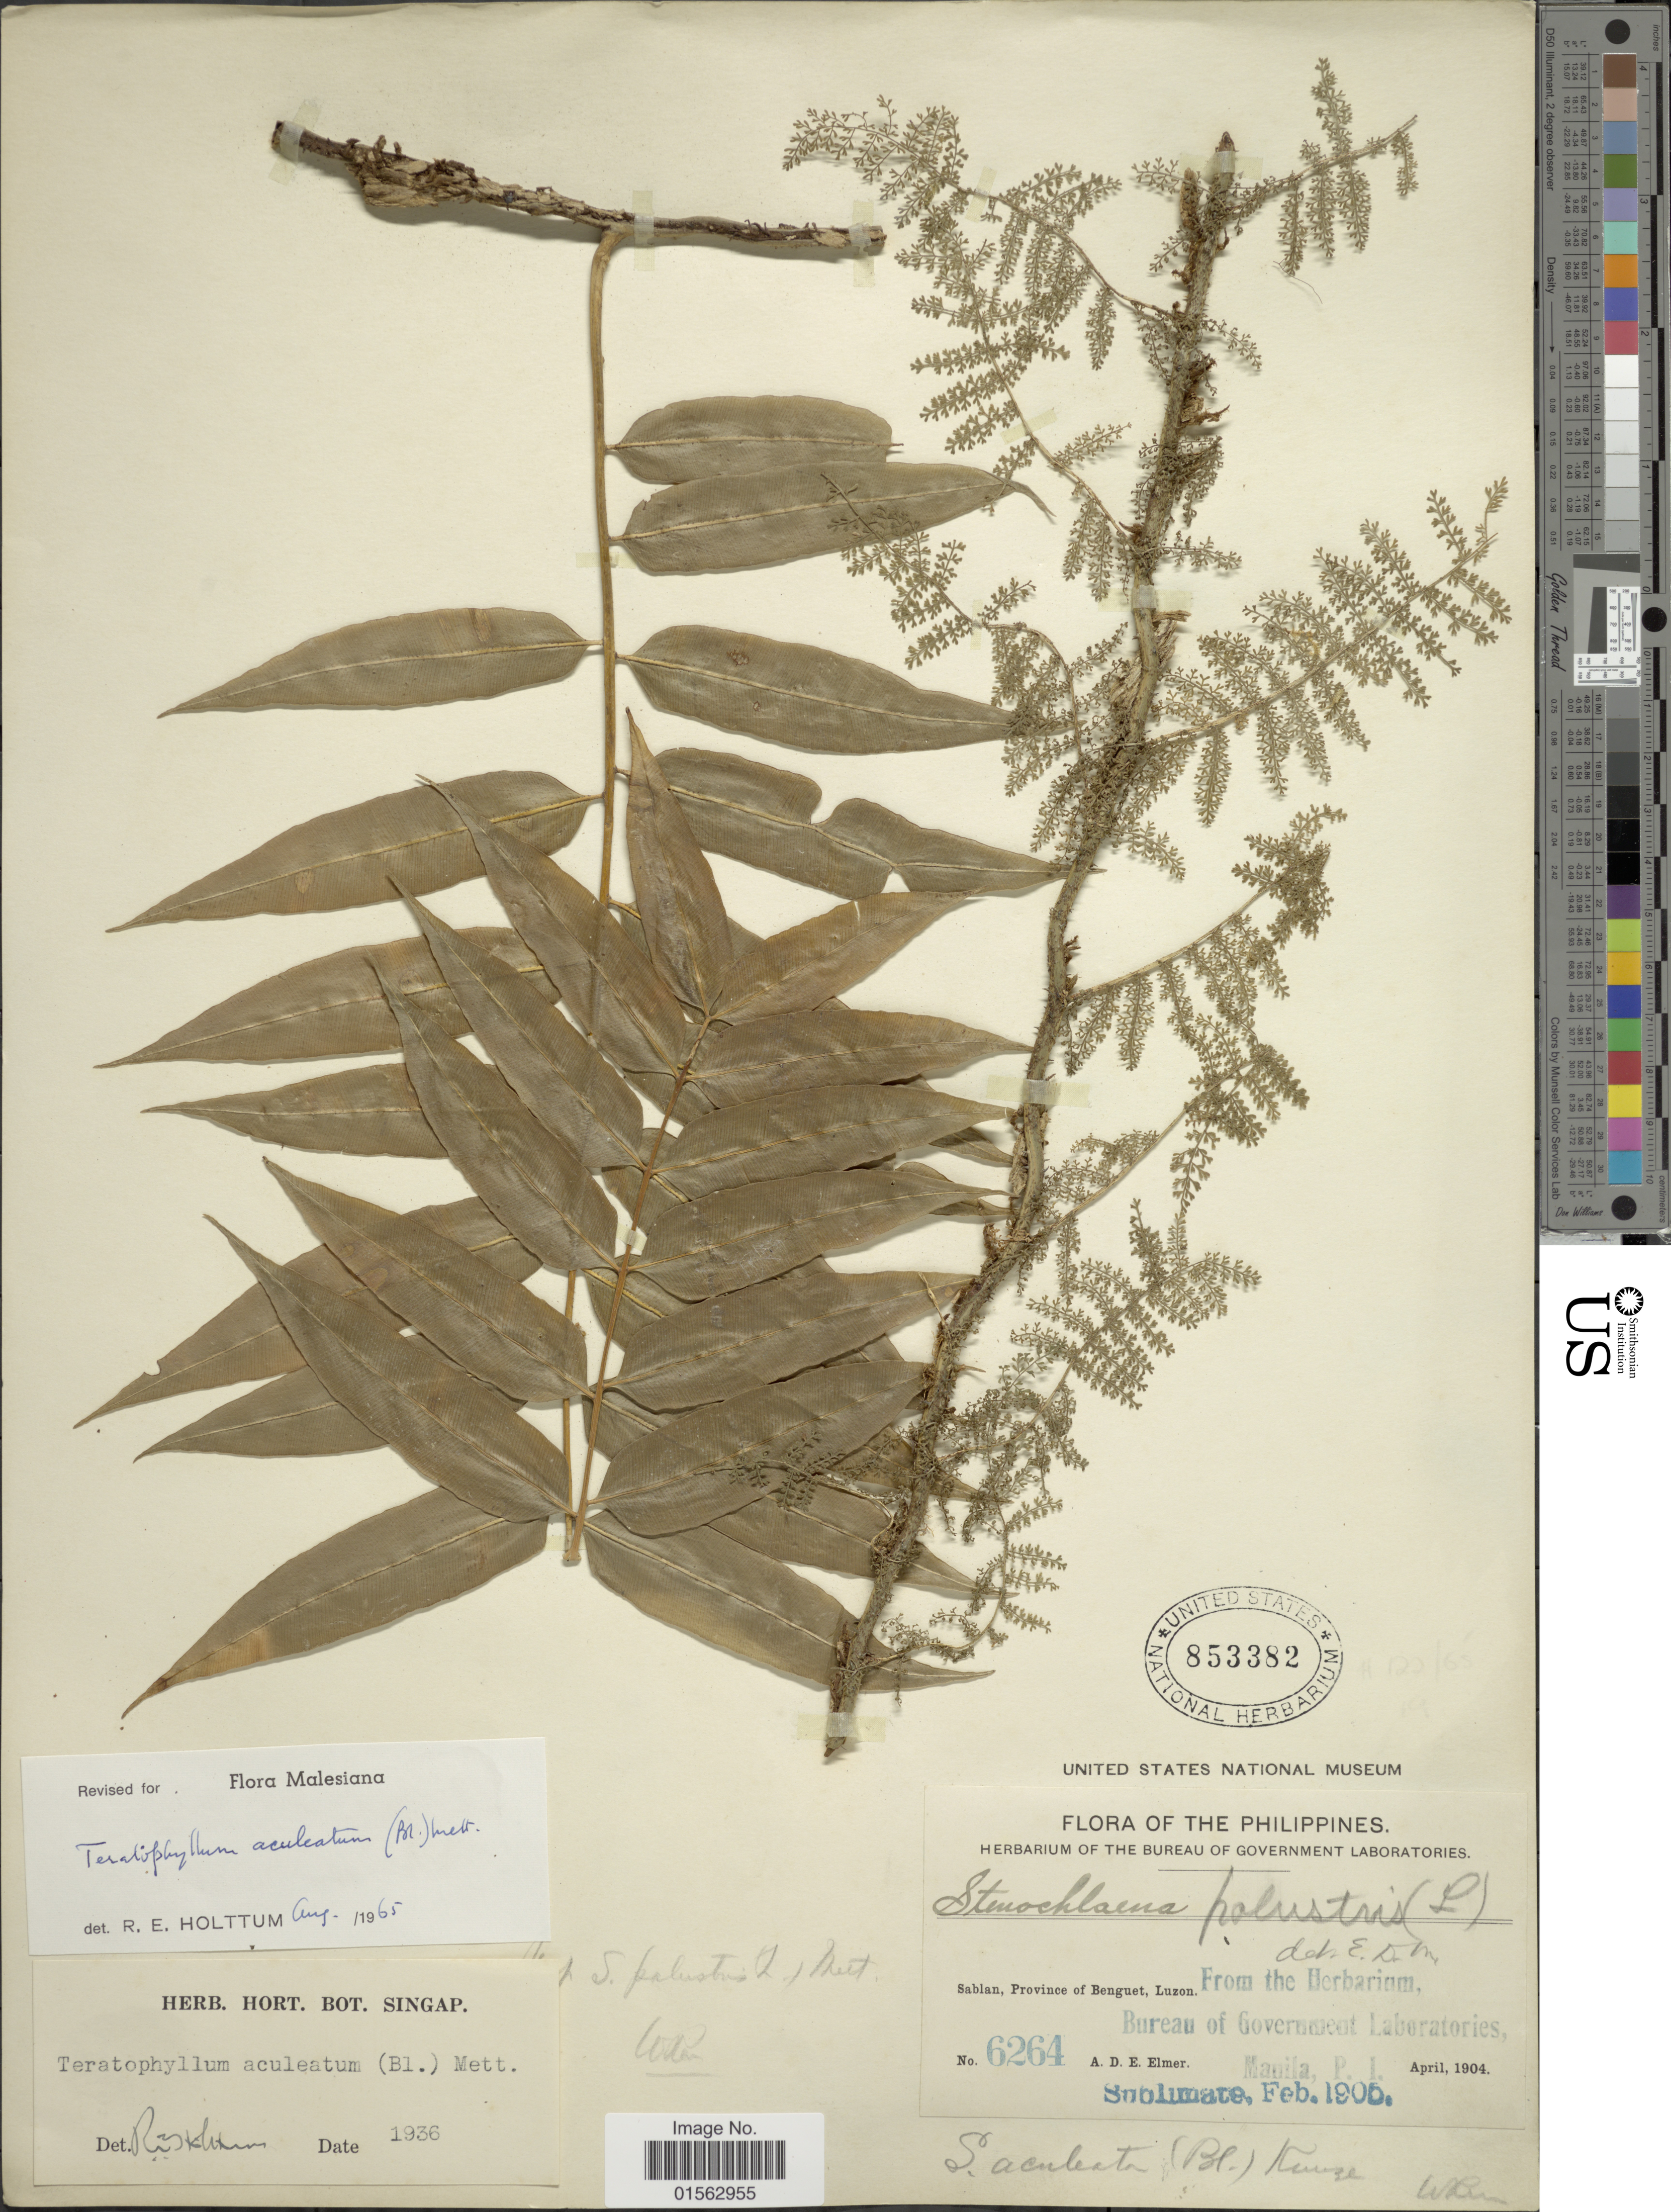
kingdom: Plantae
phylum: Tracheophyta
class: Polypodiopsida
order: Polypodiales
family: Dryopteridaceae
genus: Teratophyllum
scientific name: Teratophyllum aculeatum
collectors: A. D. E. Elmer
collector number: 6264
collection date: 1904-04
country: Philippines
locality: Philippines, Sablan, Province of Benguet, Luzon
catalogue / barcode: US 853382